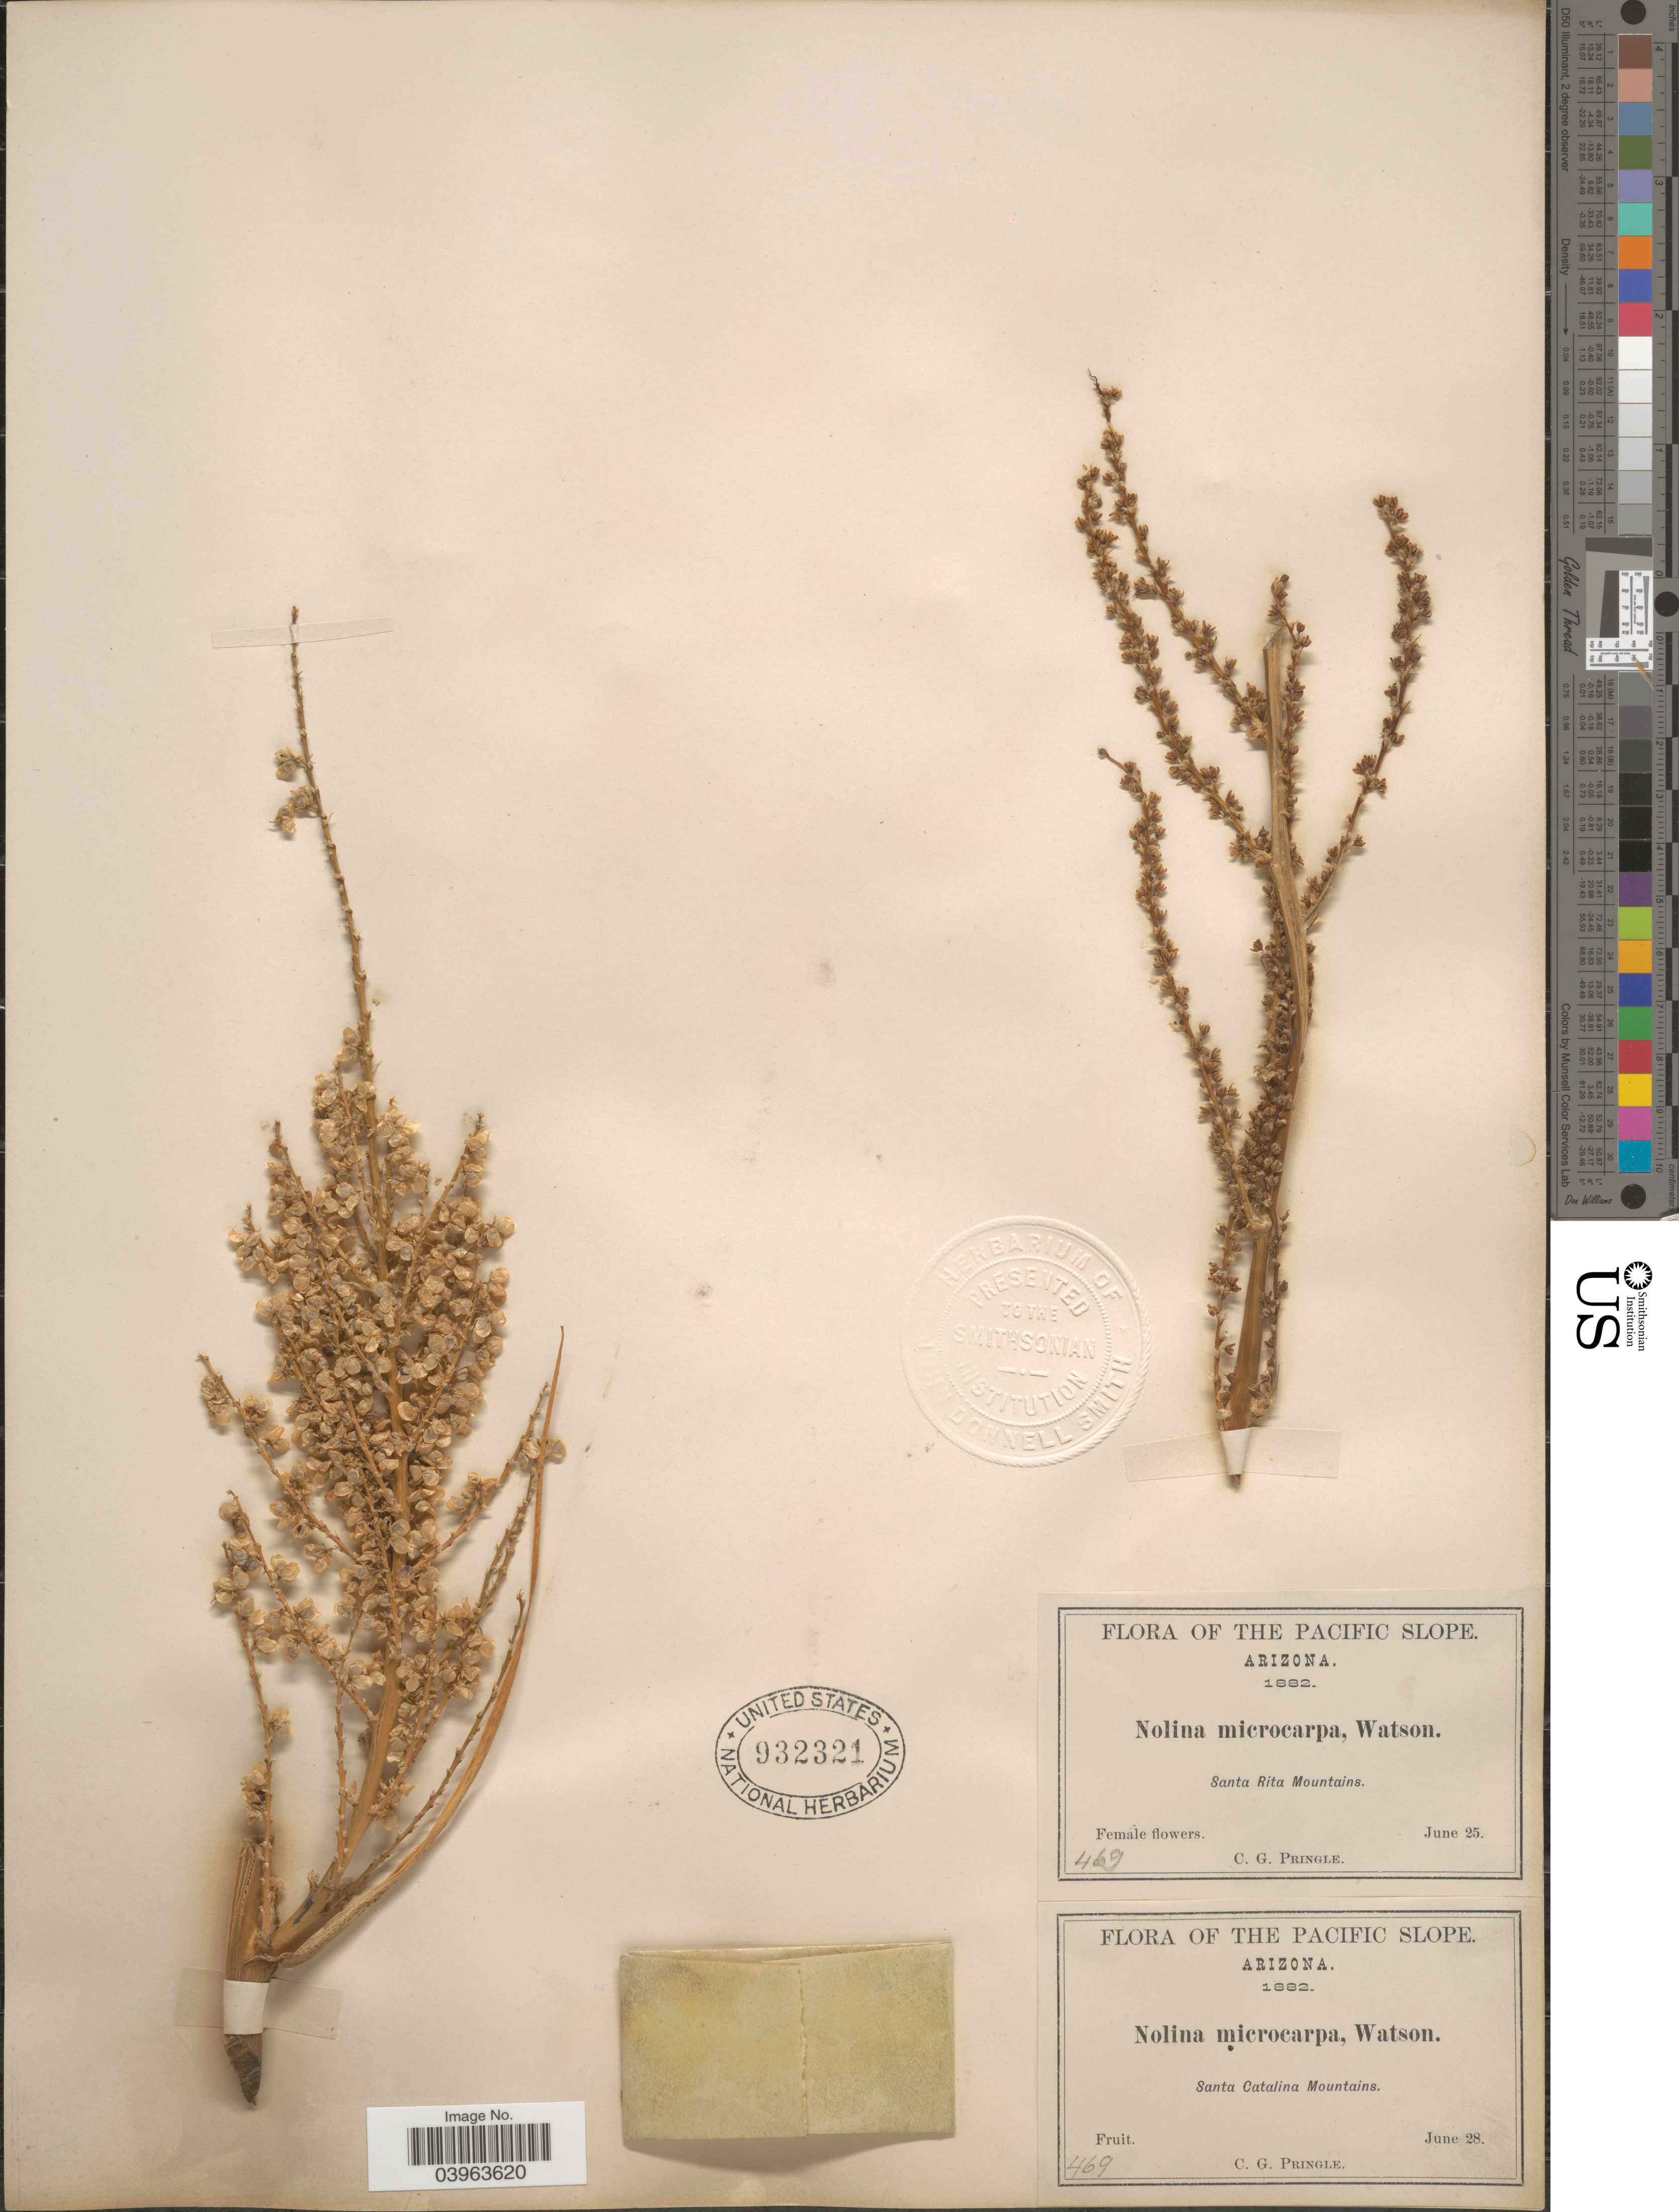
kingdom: Plantae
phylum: Tracheophyta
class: Liliopsida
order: Asparagales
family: Asparagaceae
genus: Nolina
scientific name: Nolina microcarpa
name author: S. Watson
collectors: C. G. Pringle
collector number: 469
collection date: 1882-06-28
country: United States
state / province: Arizona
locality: The Pacific Slope. Santa Catalina Mountains.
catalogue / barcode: US 932321-2